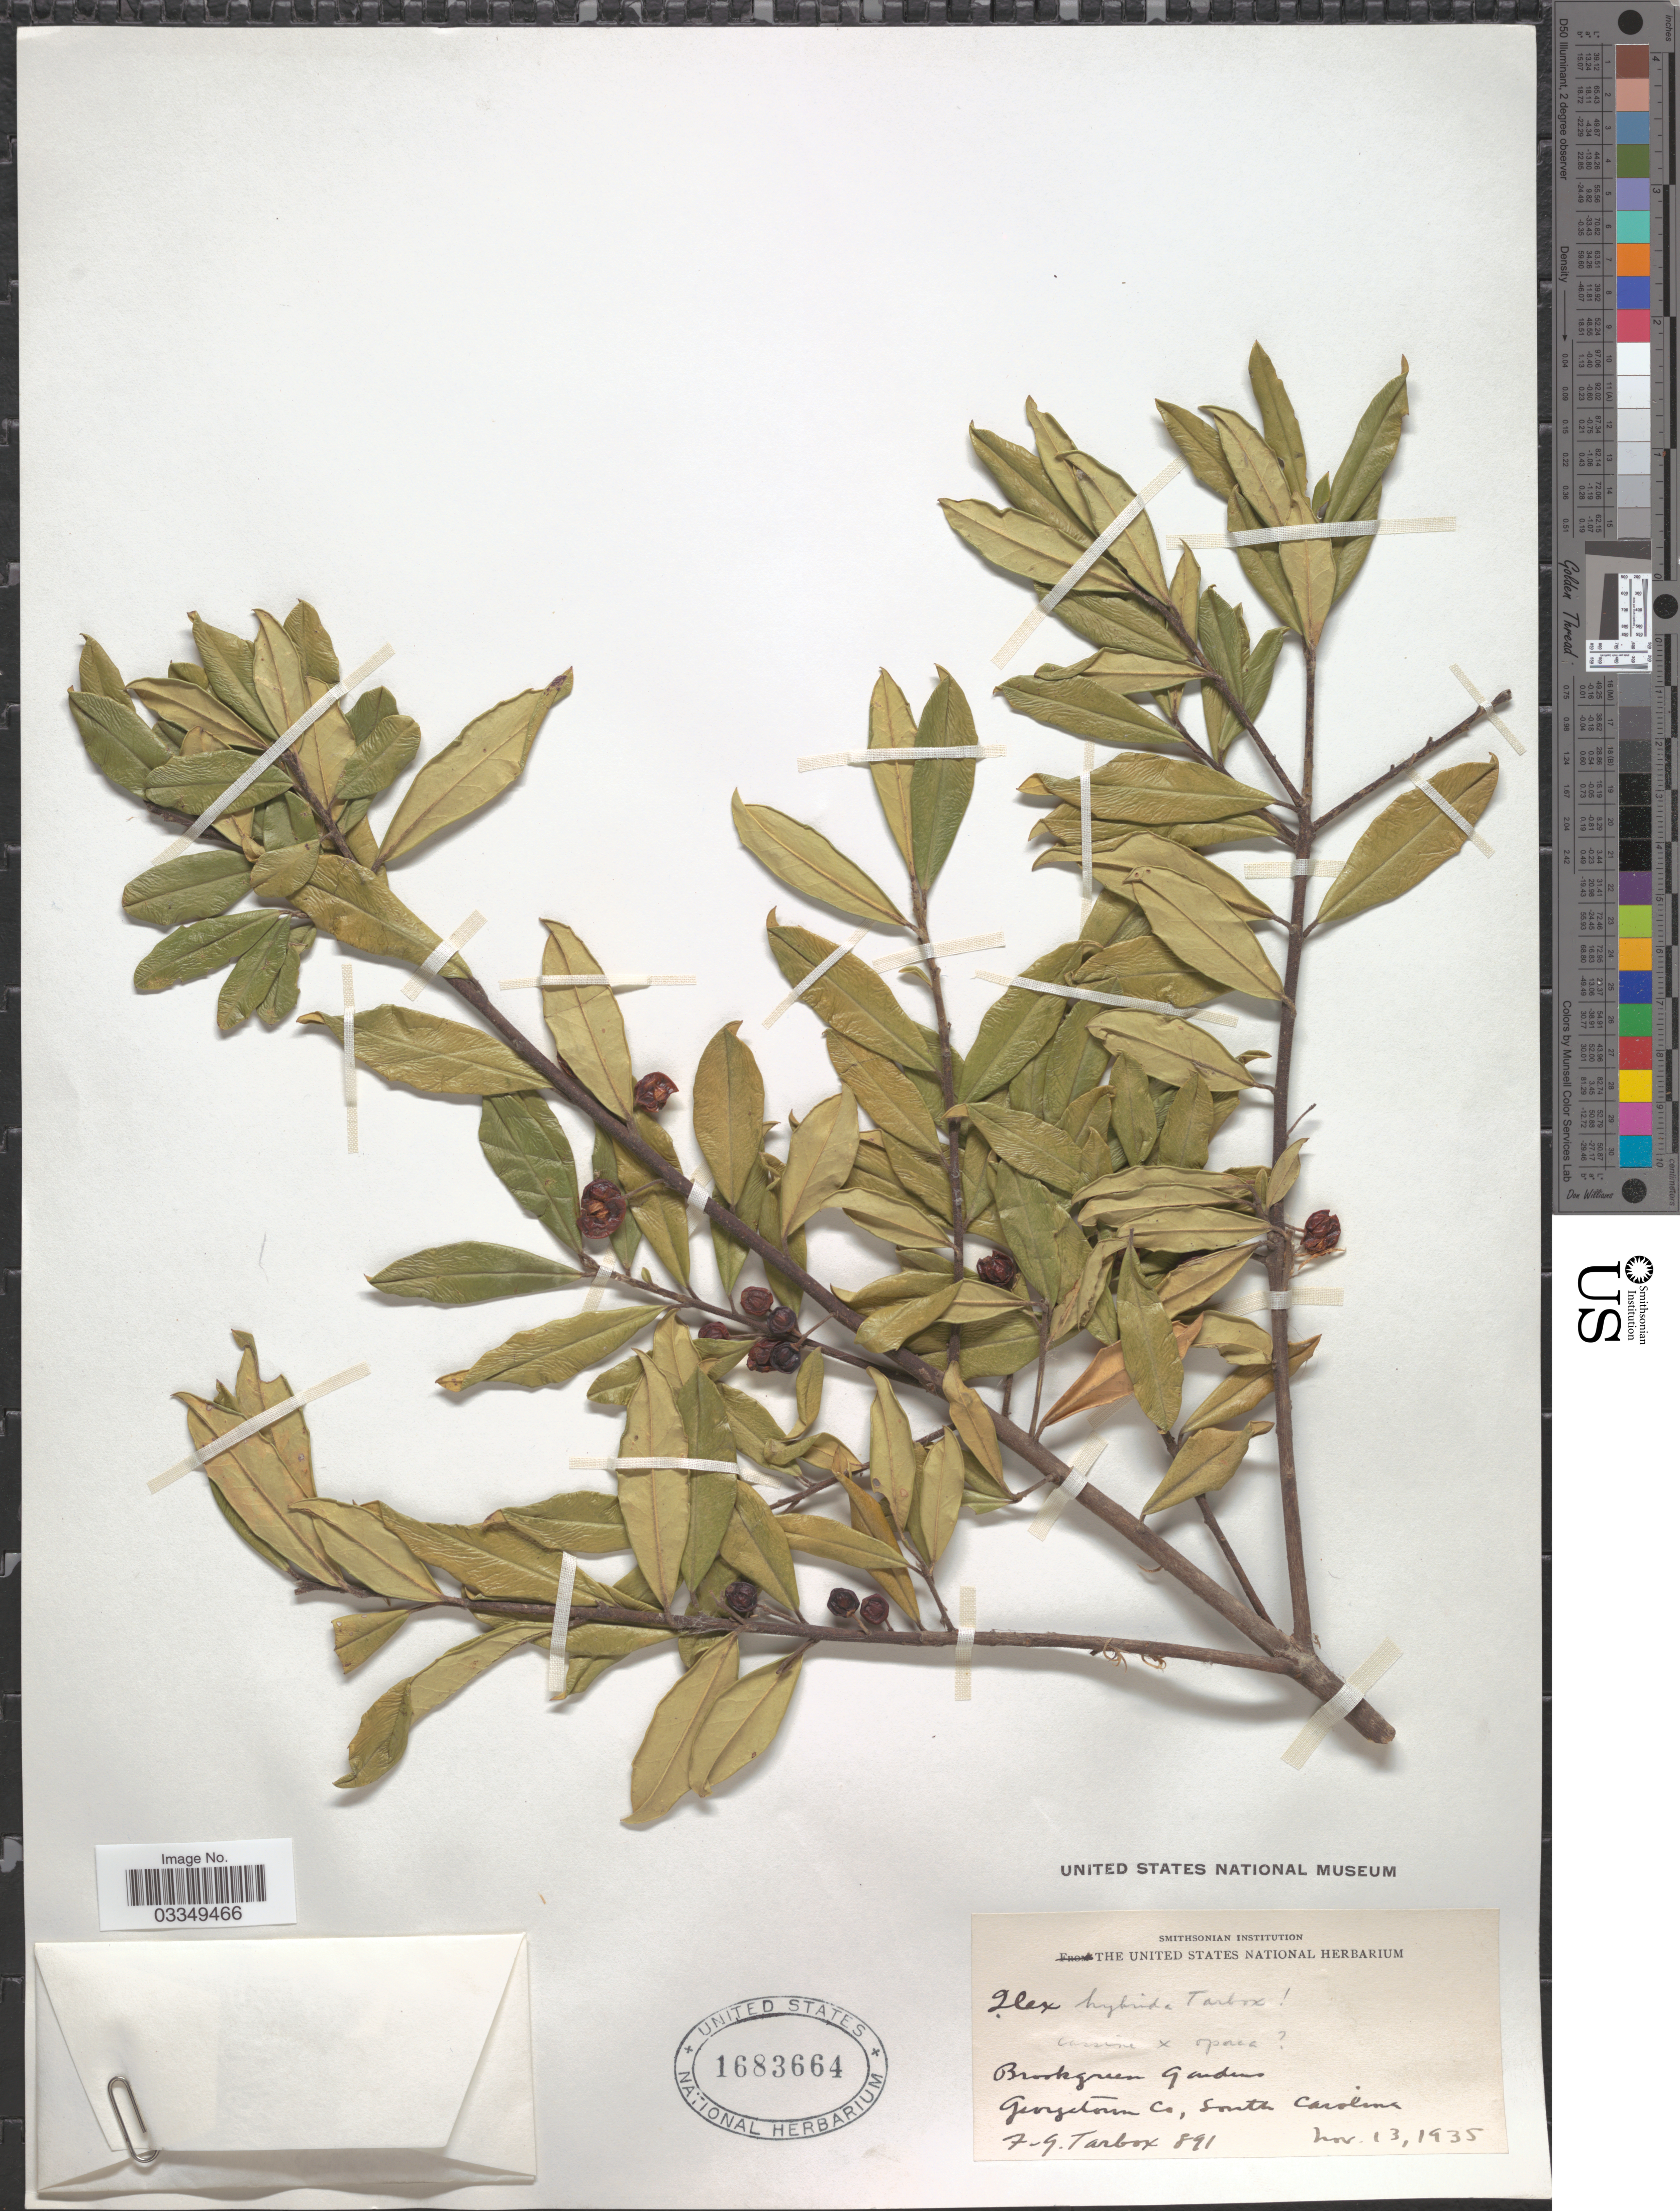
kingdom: Plantae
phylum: Tracheophyta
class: Magnoliopsida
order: Aquifoliales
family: Aquifoliaceae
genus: Ilex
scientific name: Ilex cassine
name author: L.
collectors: F. Tarbox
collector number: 891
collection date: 1935-11-13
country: United States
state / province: South Carolina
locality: Brookgreen Gardens, Georgetown Co.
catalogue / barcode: US 1683664